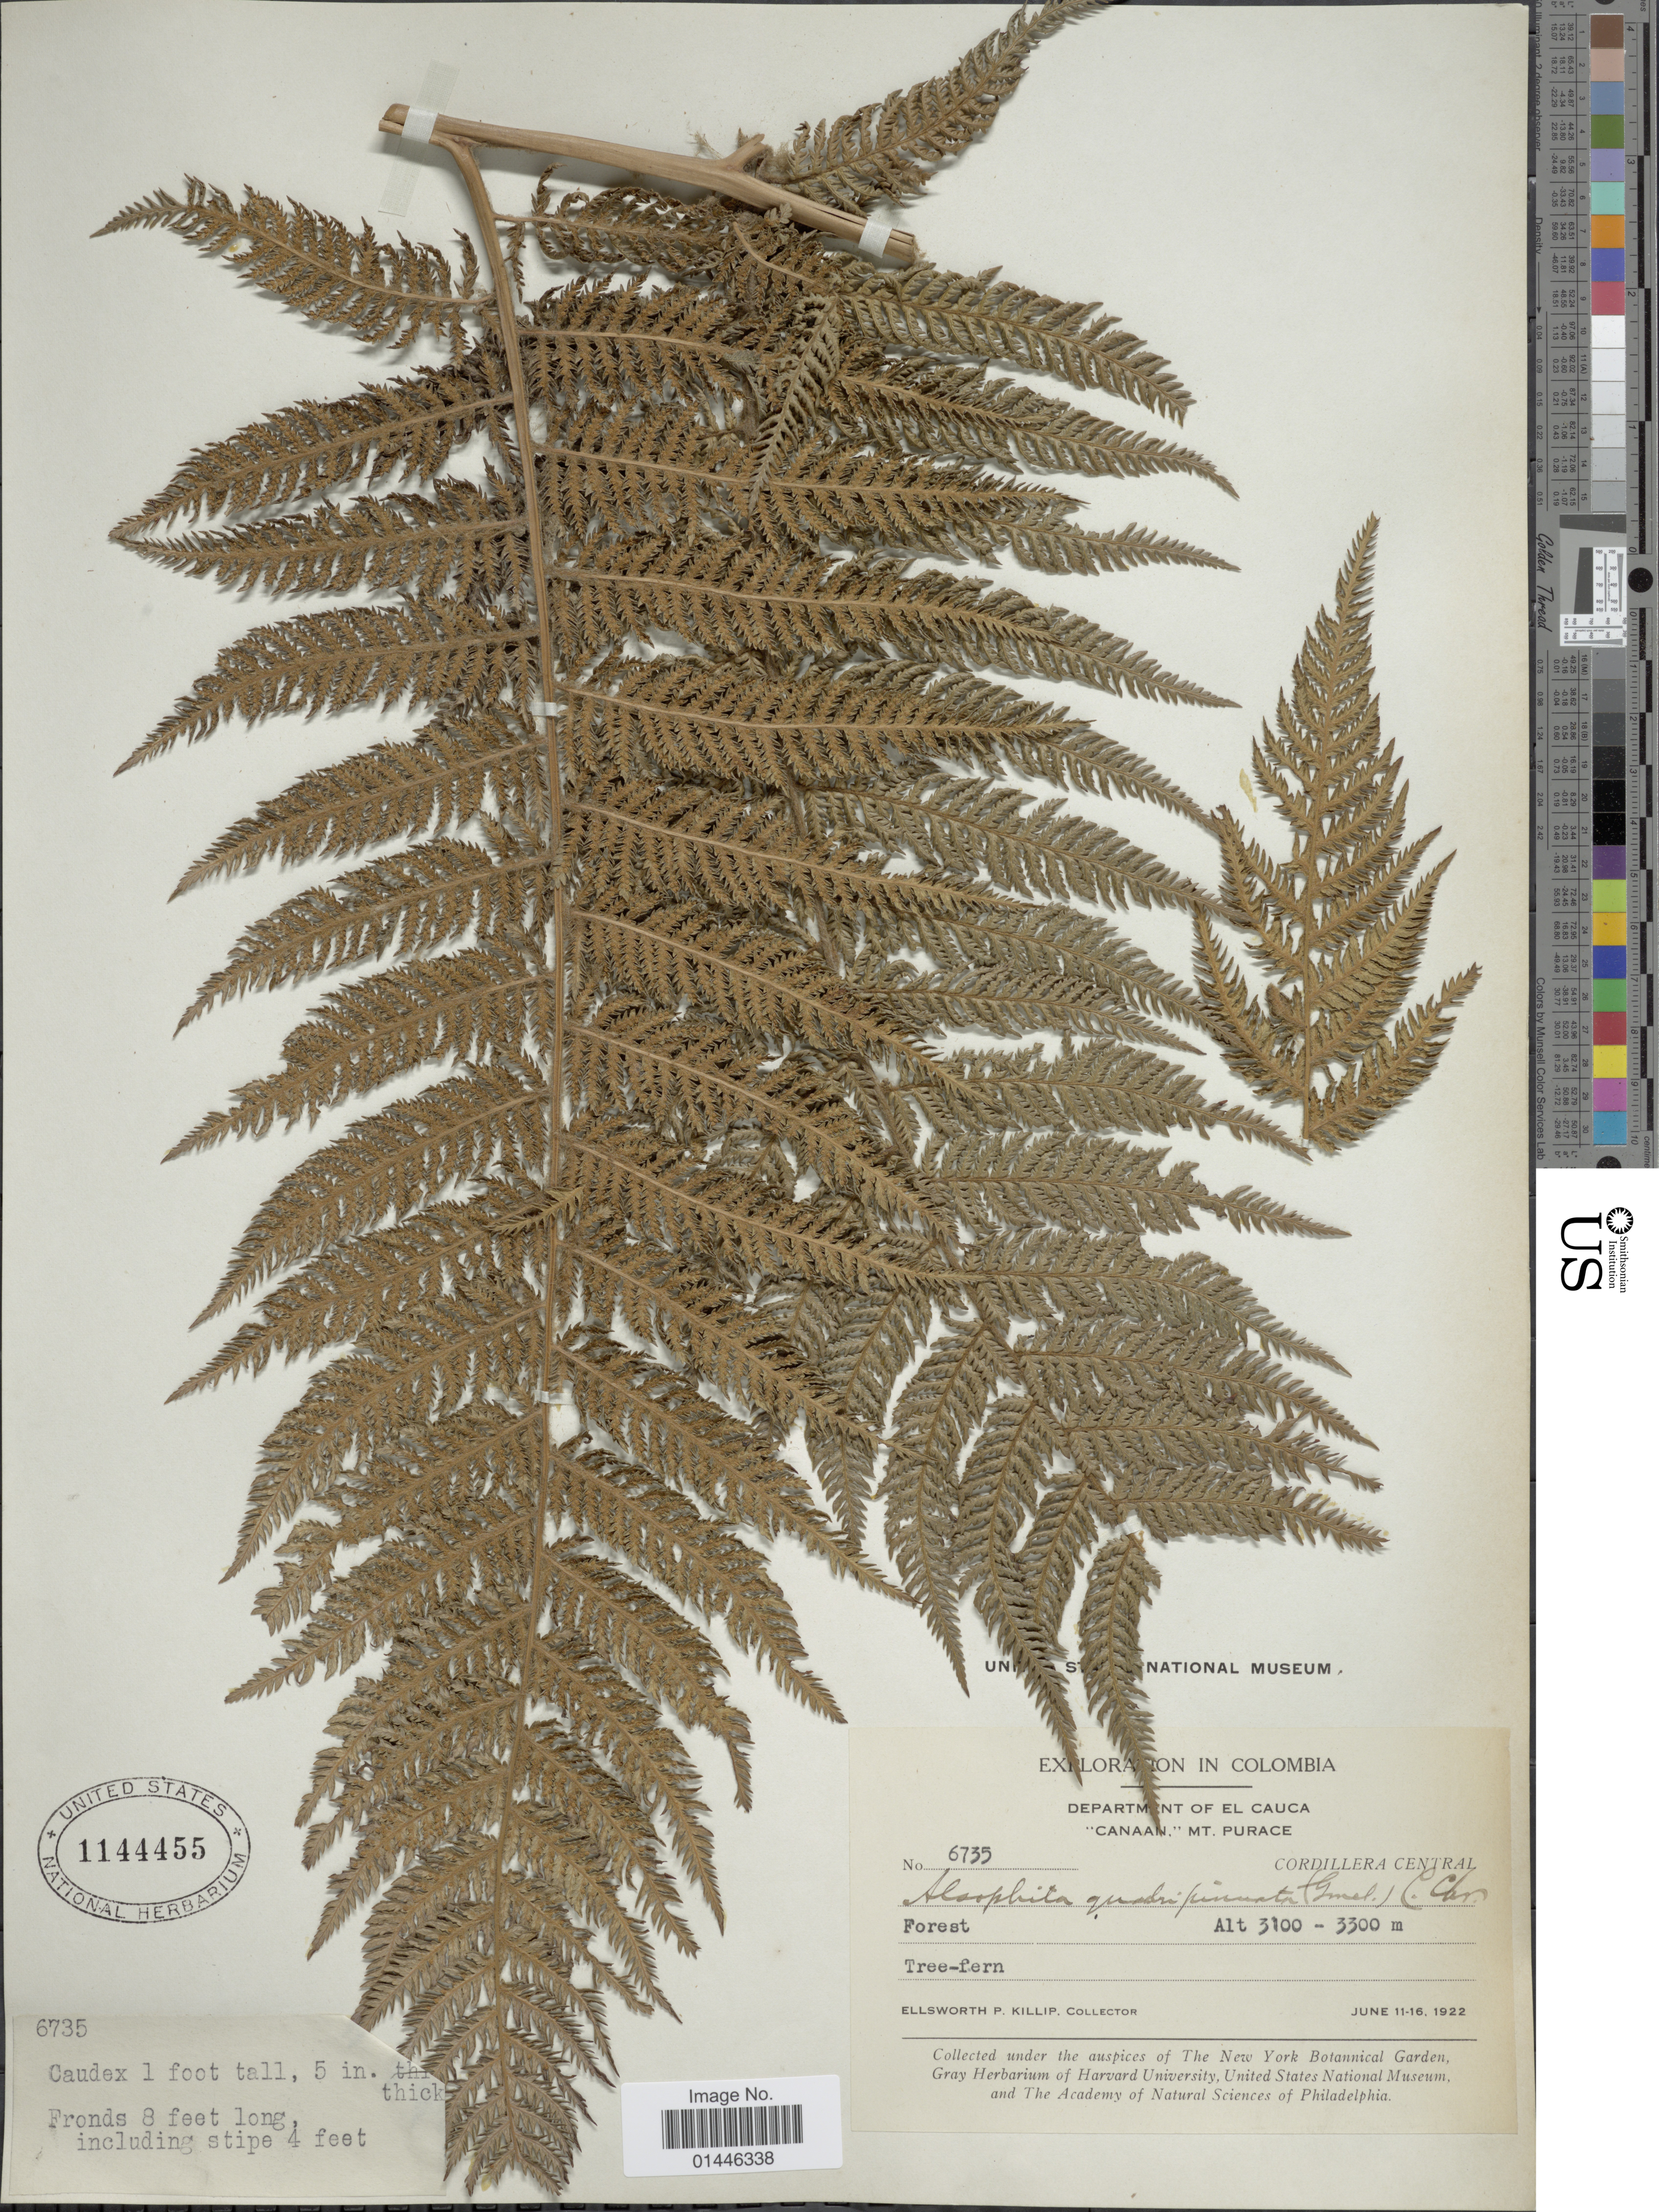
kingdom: Plantae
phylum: Tracheophyta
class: Polypodiopsida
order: Cyatheales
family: Dicksoniaceae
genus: Lophosoria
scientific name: Lophosoria quadripinnata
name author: (J.F. Gmel.) C. Chr.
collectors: E. P. Killip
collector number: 6735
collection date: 1922-06-11/1922-06-16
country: Colombia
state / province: Cauca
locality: Canaan,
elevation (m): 3100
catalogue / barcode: US 1144455